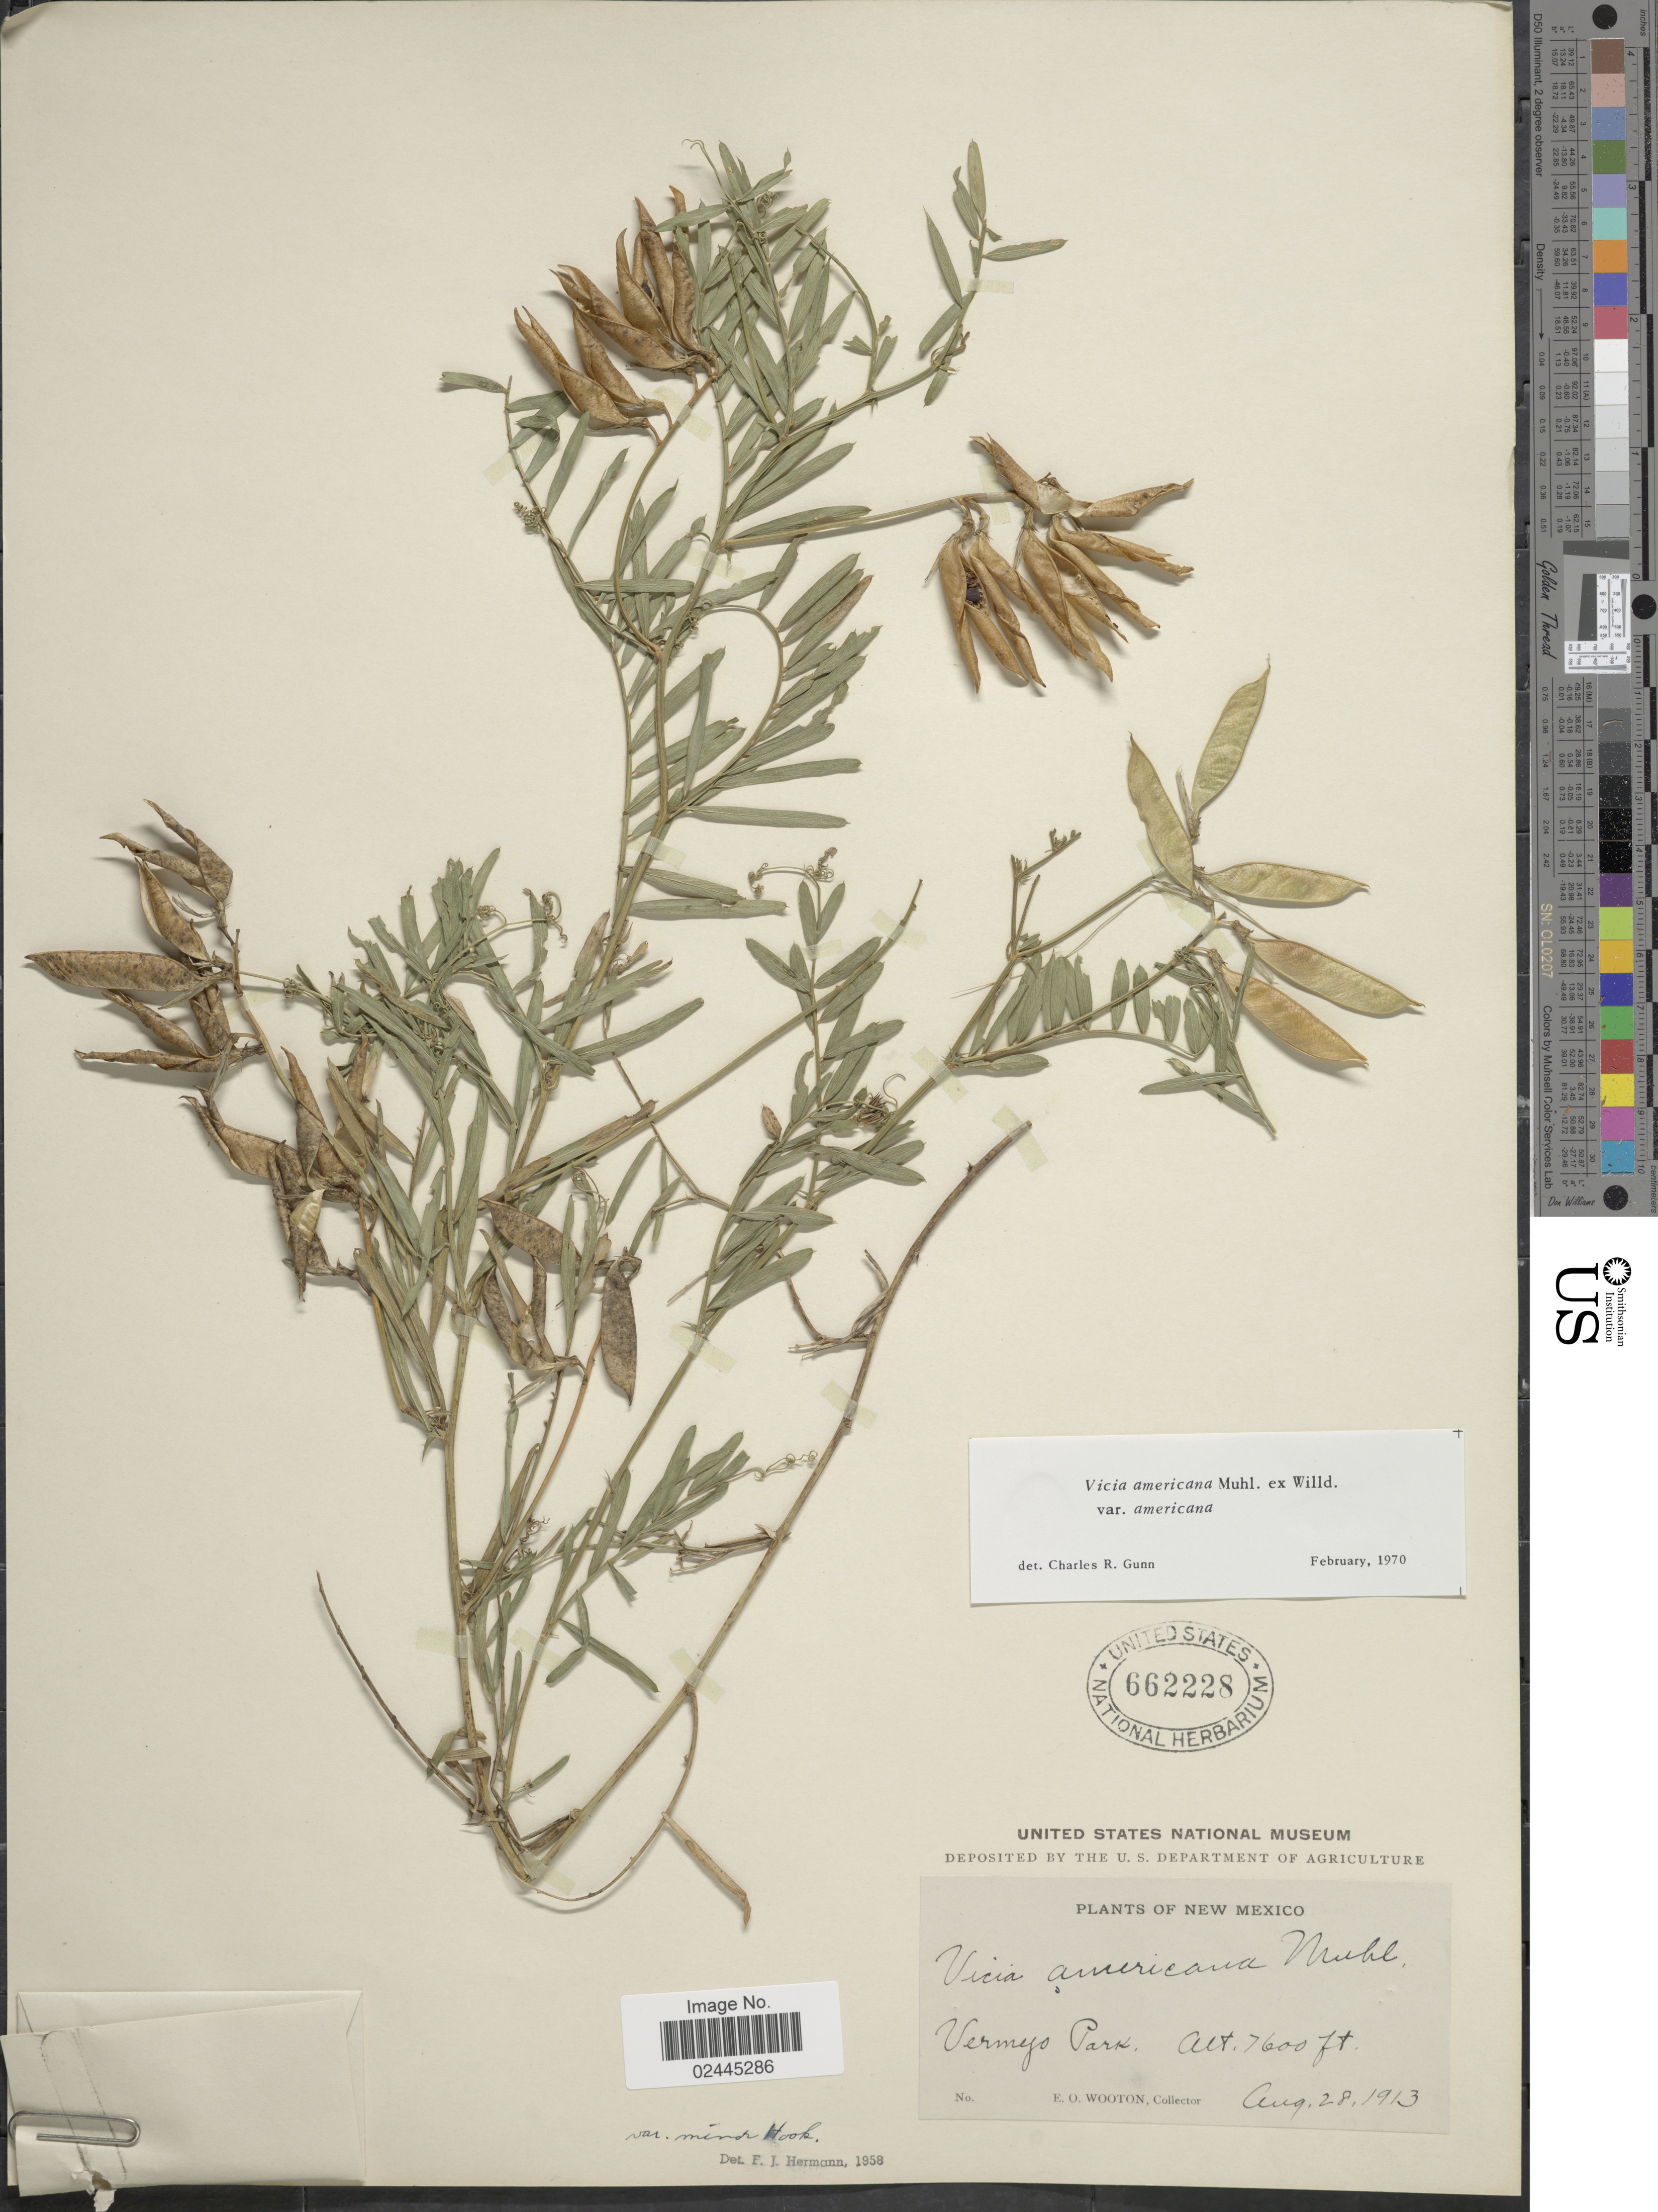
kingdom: Plantae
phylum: Tracheophyta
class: Magnoliopsida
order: Fabales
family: Fabaceae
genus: Vicia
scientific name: Vicia americana var. americana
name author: Muhl. ex Willd.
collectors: E. O. Wooton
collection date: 1913-08-28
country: United States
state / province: New Mexico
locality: Vermejo Park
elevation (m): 2316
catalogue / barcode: US 662228